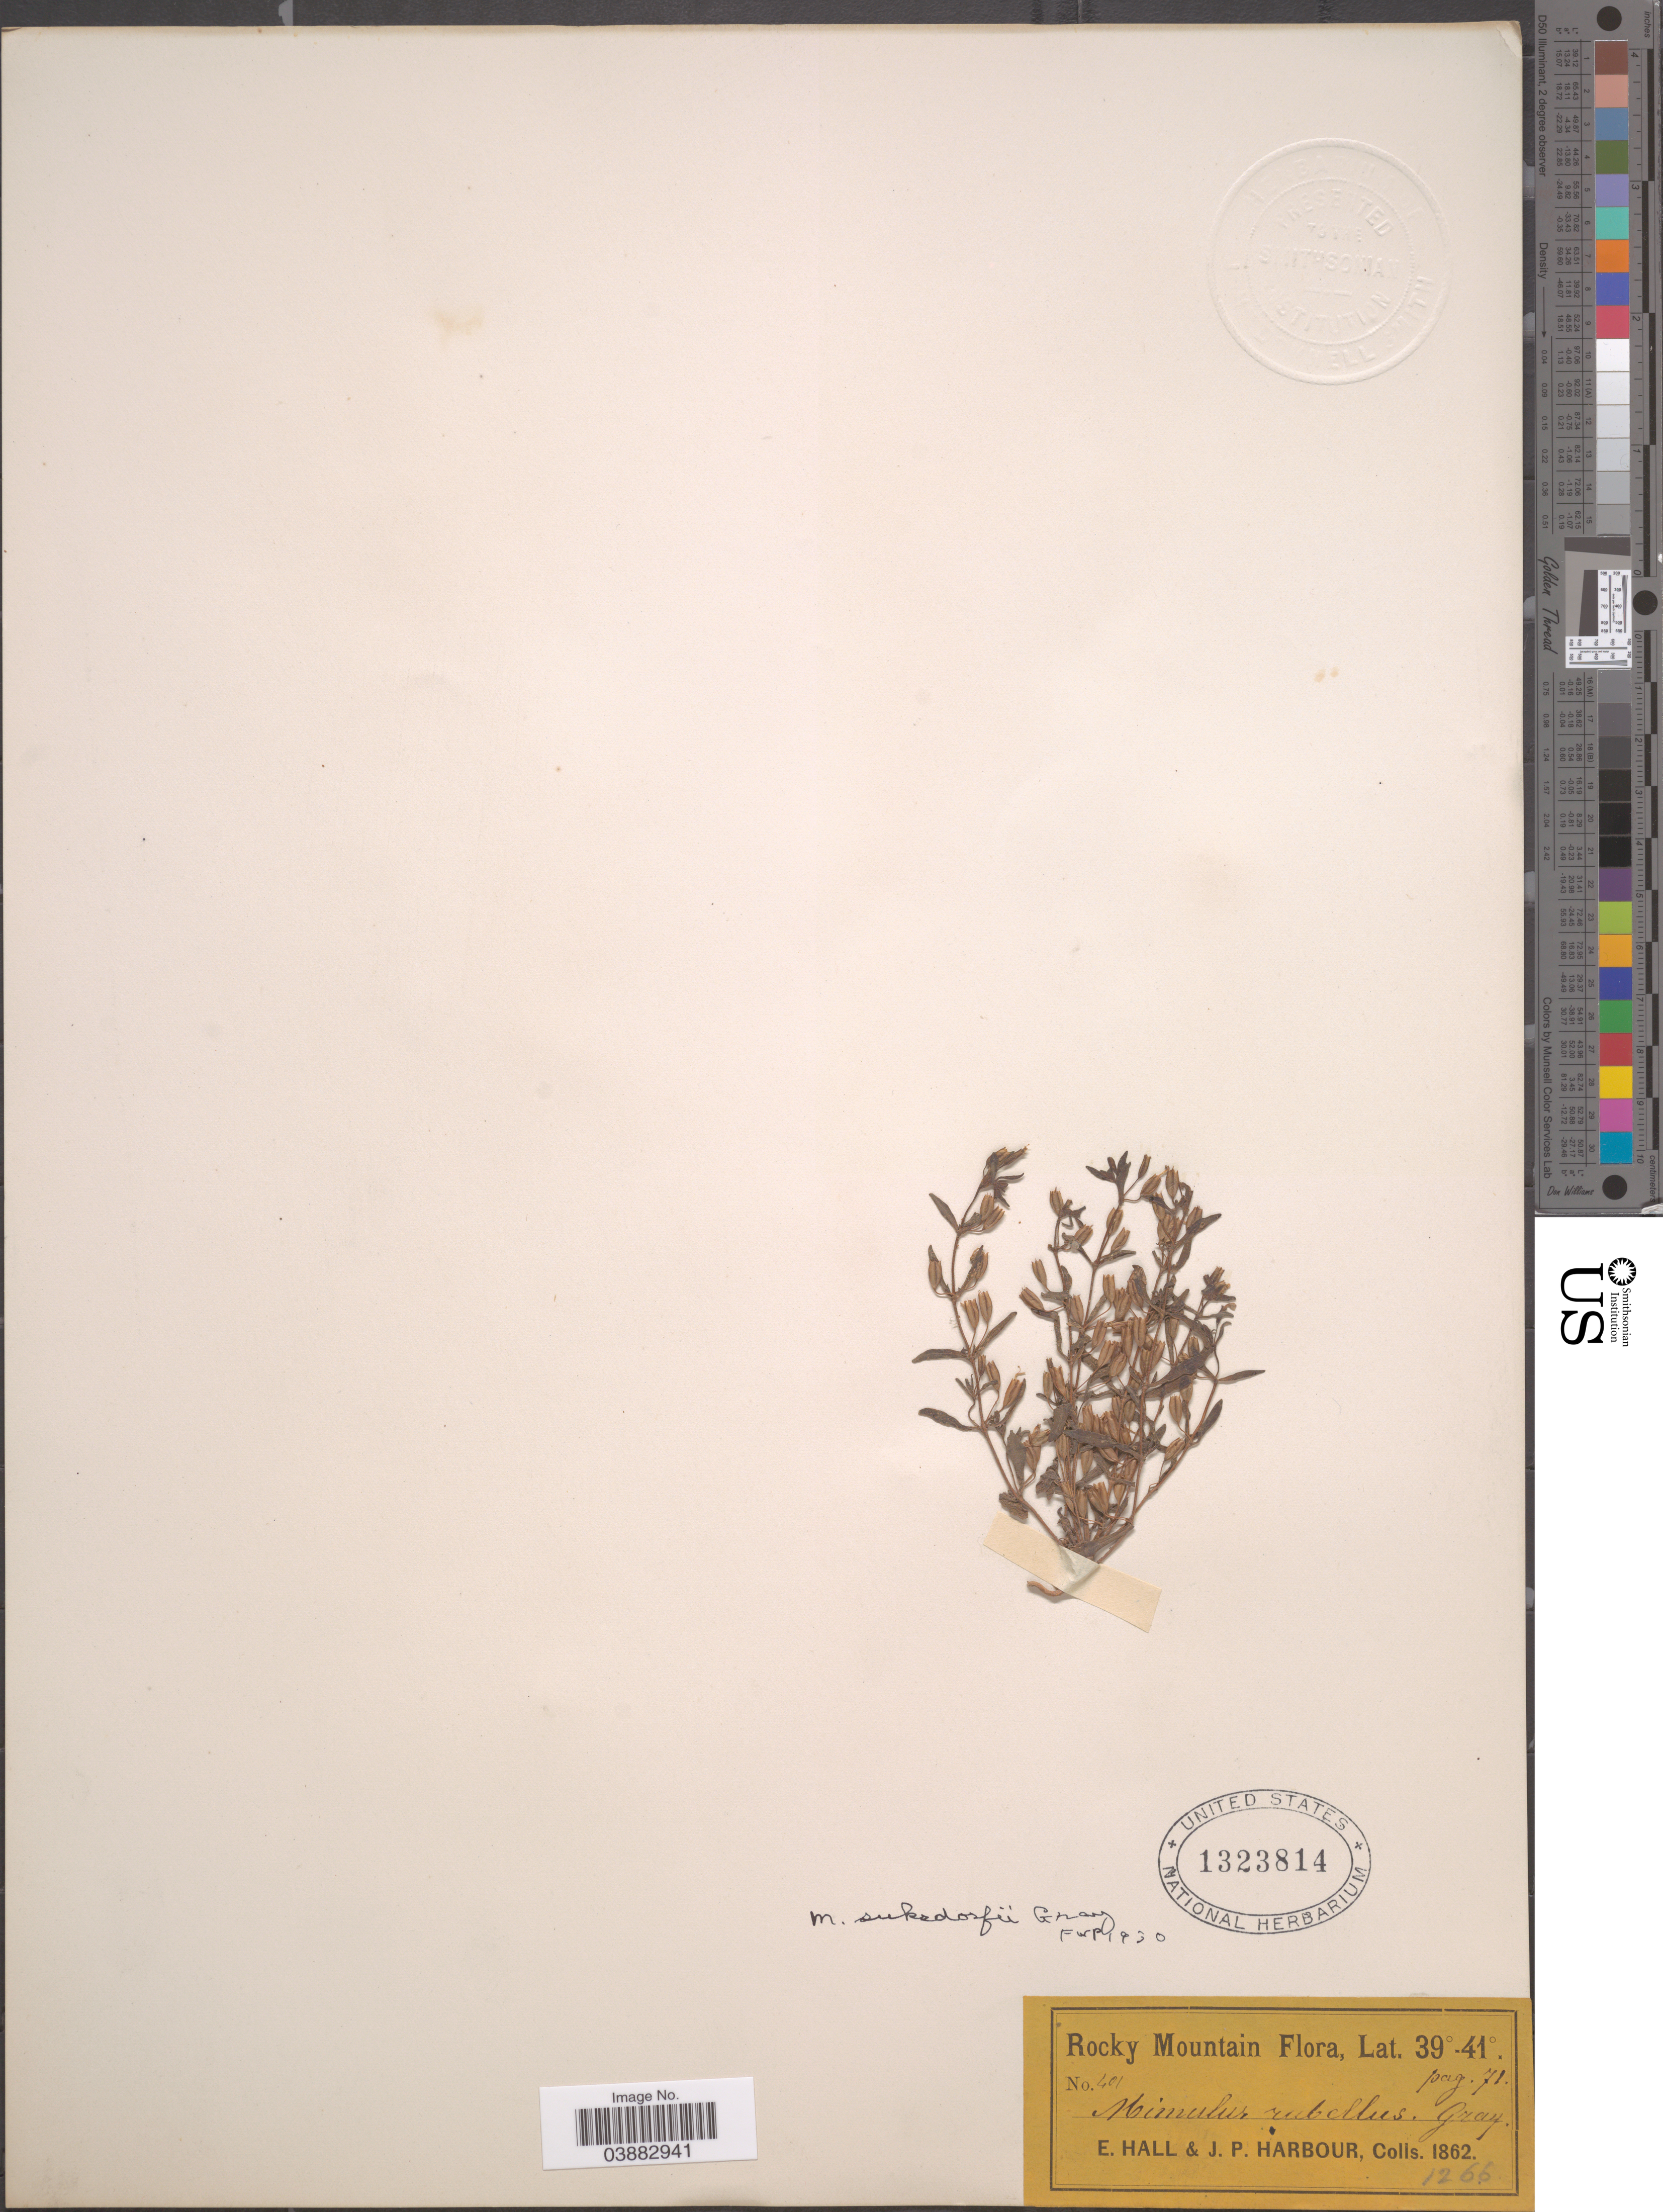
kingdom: Plantae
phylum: Tracheophyta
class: Magnoliopsida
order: Lamiales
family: Phrymaceae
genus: Mimulus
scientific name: Mimulus suksdorfii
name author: A. Gray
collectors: E. Hall & J. Harbour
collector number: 401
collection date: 1862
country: United States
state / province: Colorado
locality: Rocky Mountain.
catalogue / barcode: US 1323814